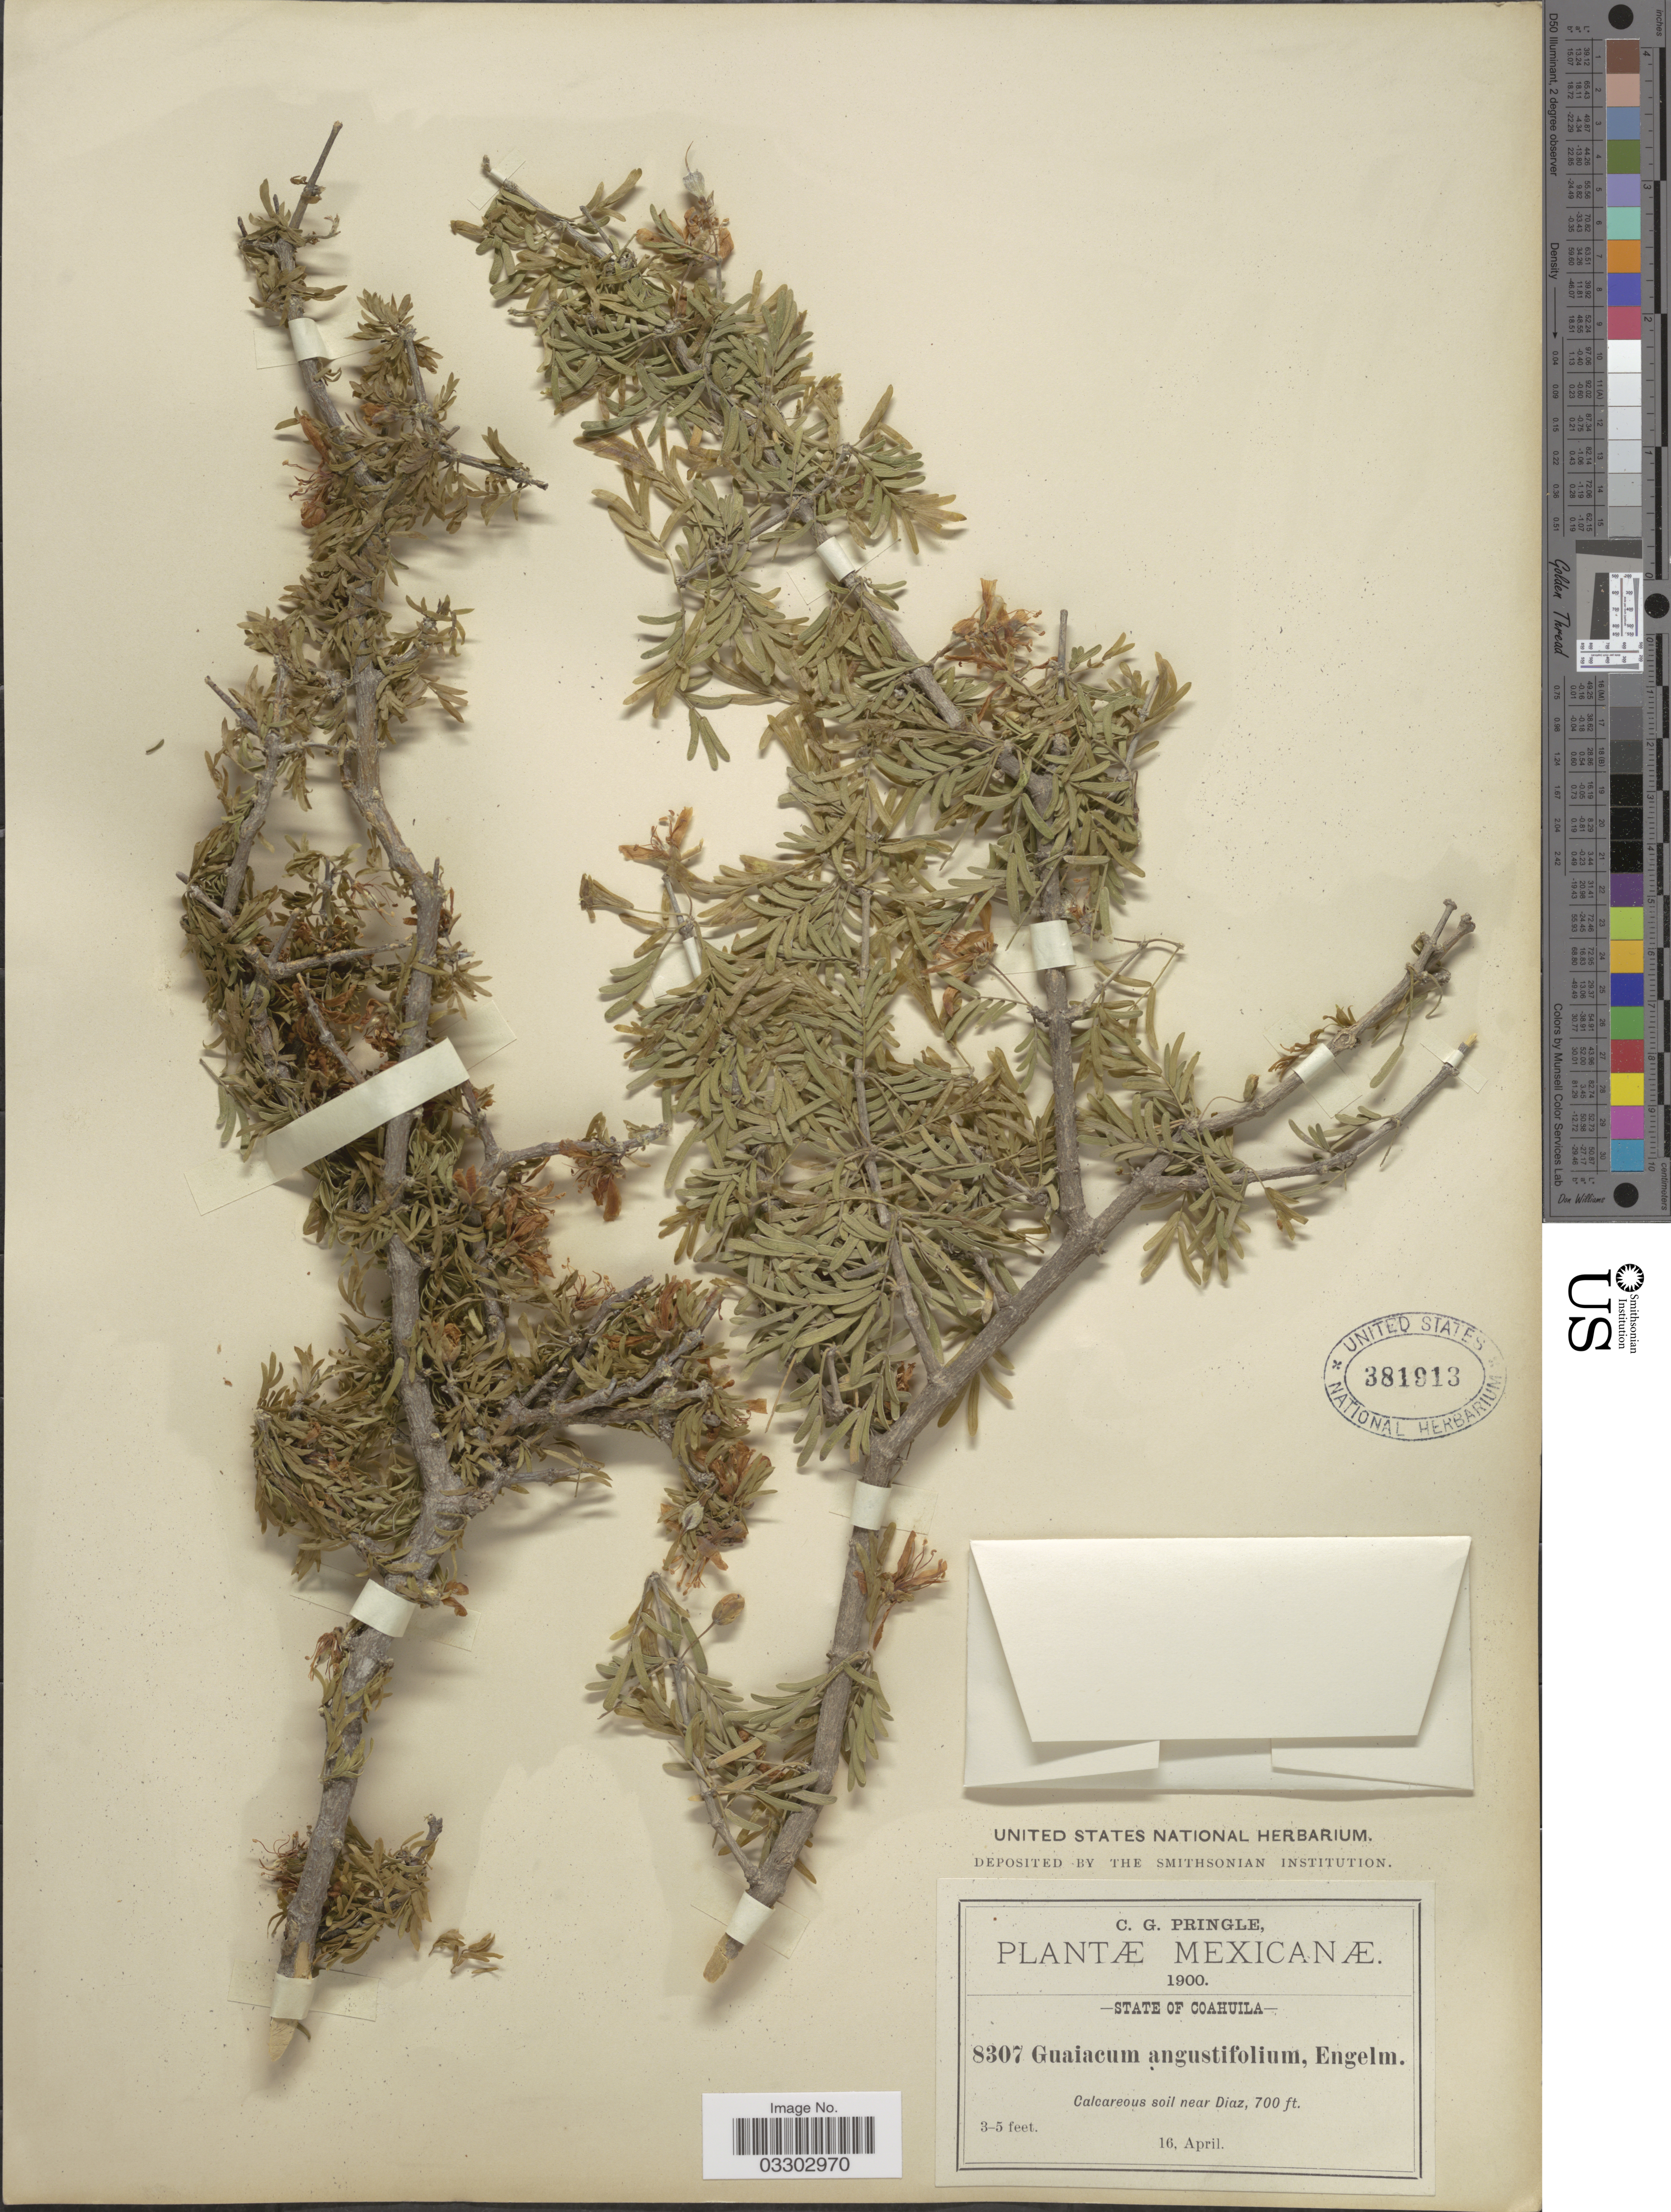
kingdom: Plantae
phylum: Tracheophyta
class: Magnoliopsida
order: Zygophyllales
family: Zygophyllaceae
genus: Guaiacum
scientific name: Guaiacum angustifolium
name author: Engelm.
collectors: C. G. Pringle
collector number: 8307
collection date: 1900-04-16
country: Mexico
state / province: Coahuila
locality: Calcareous soil near Diaz.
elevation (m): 213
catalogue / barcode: US 381913